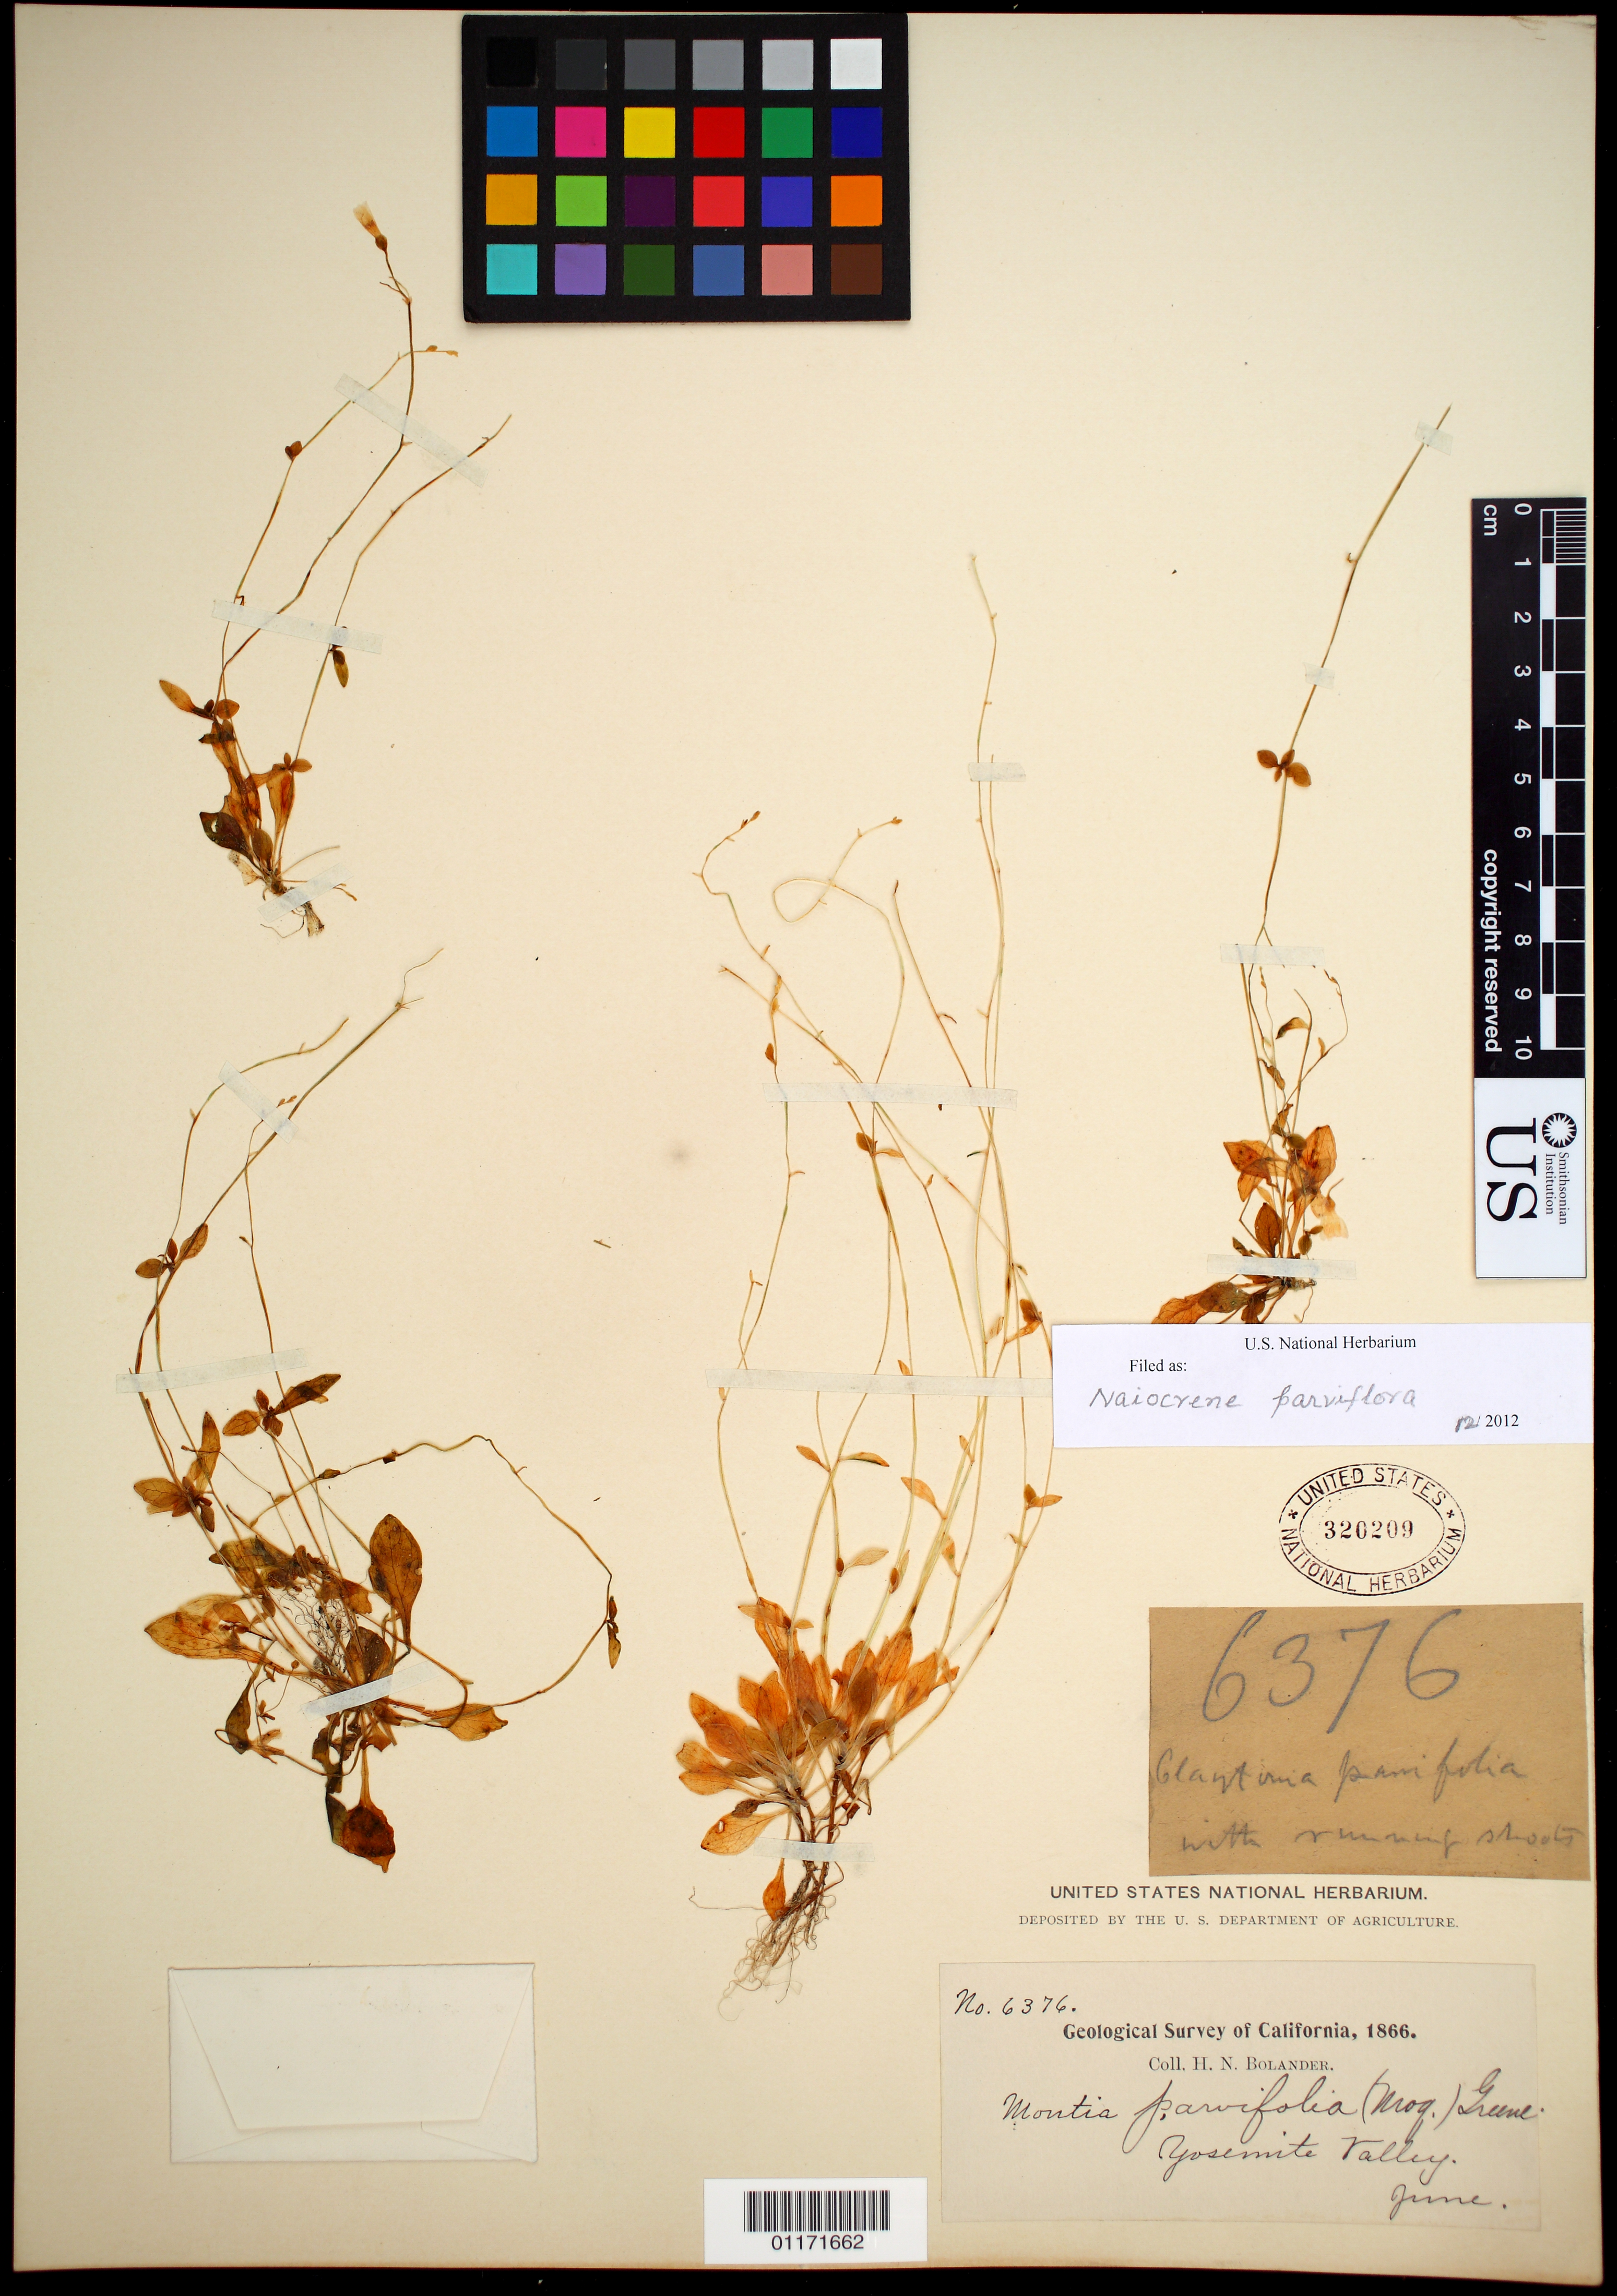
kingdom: Plantae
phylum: Tracheophyta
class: Magnoliopsida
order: Caryophyllales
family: Montiaceae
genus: Montia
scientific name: Montia parvifolia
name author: (Moc. ex DC.) Greene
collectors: H. Bolander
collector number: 6376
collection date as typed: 1866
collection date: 1866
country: United States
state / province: California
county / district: Mariposa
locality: Yosemite Valley.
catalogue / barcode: US 320209